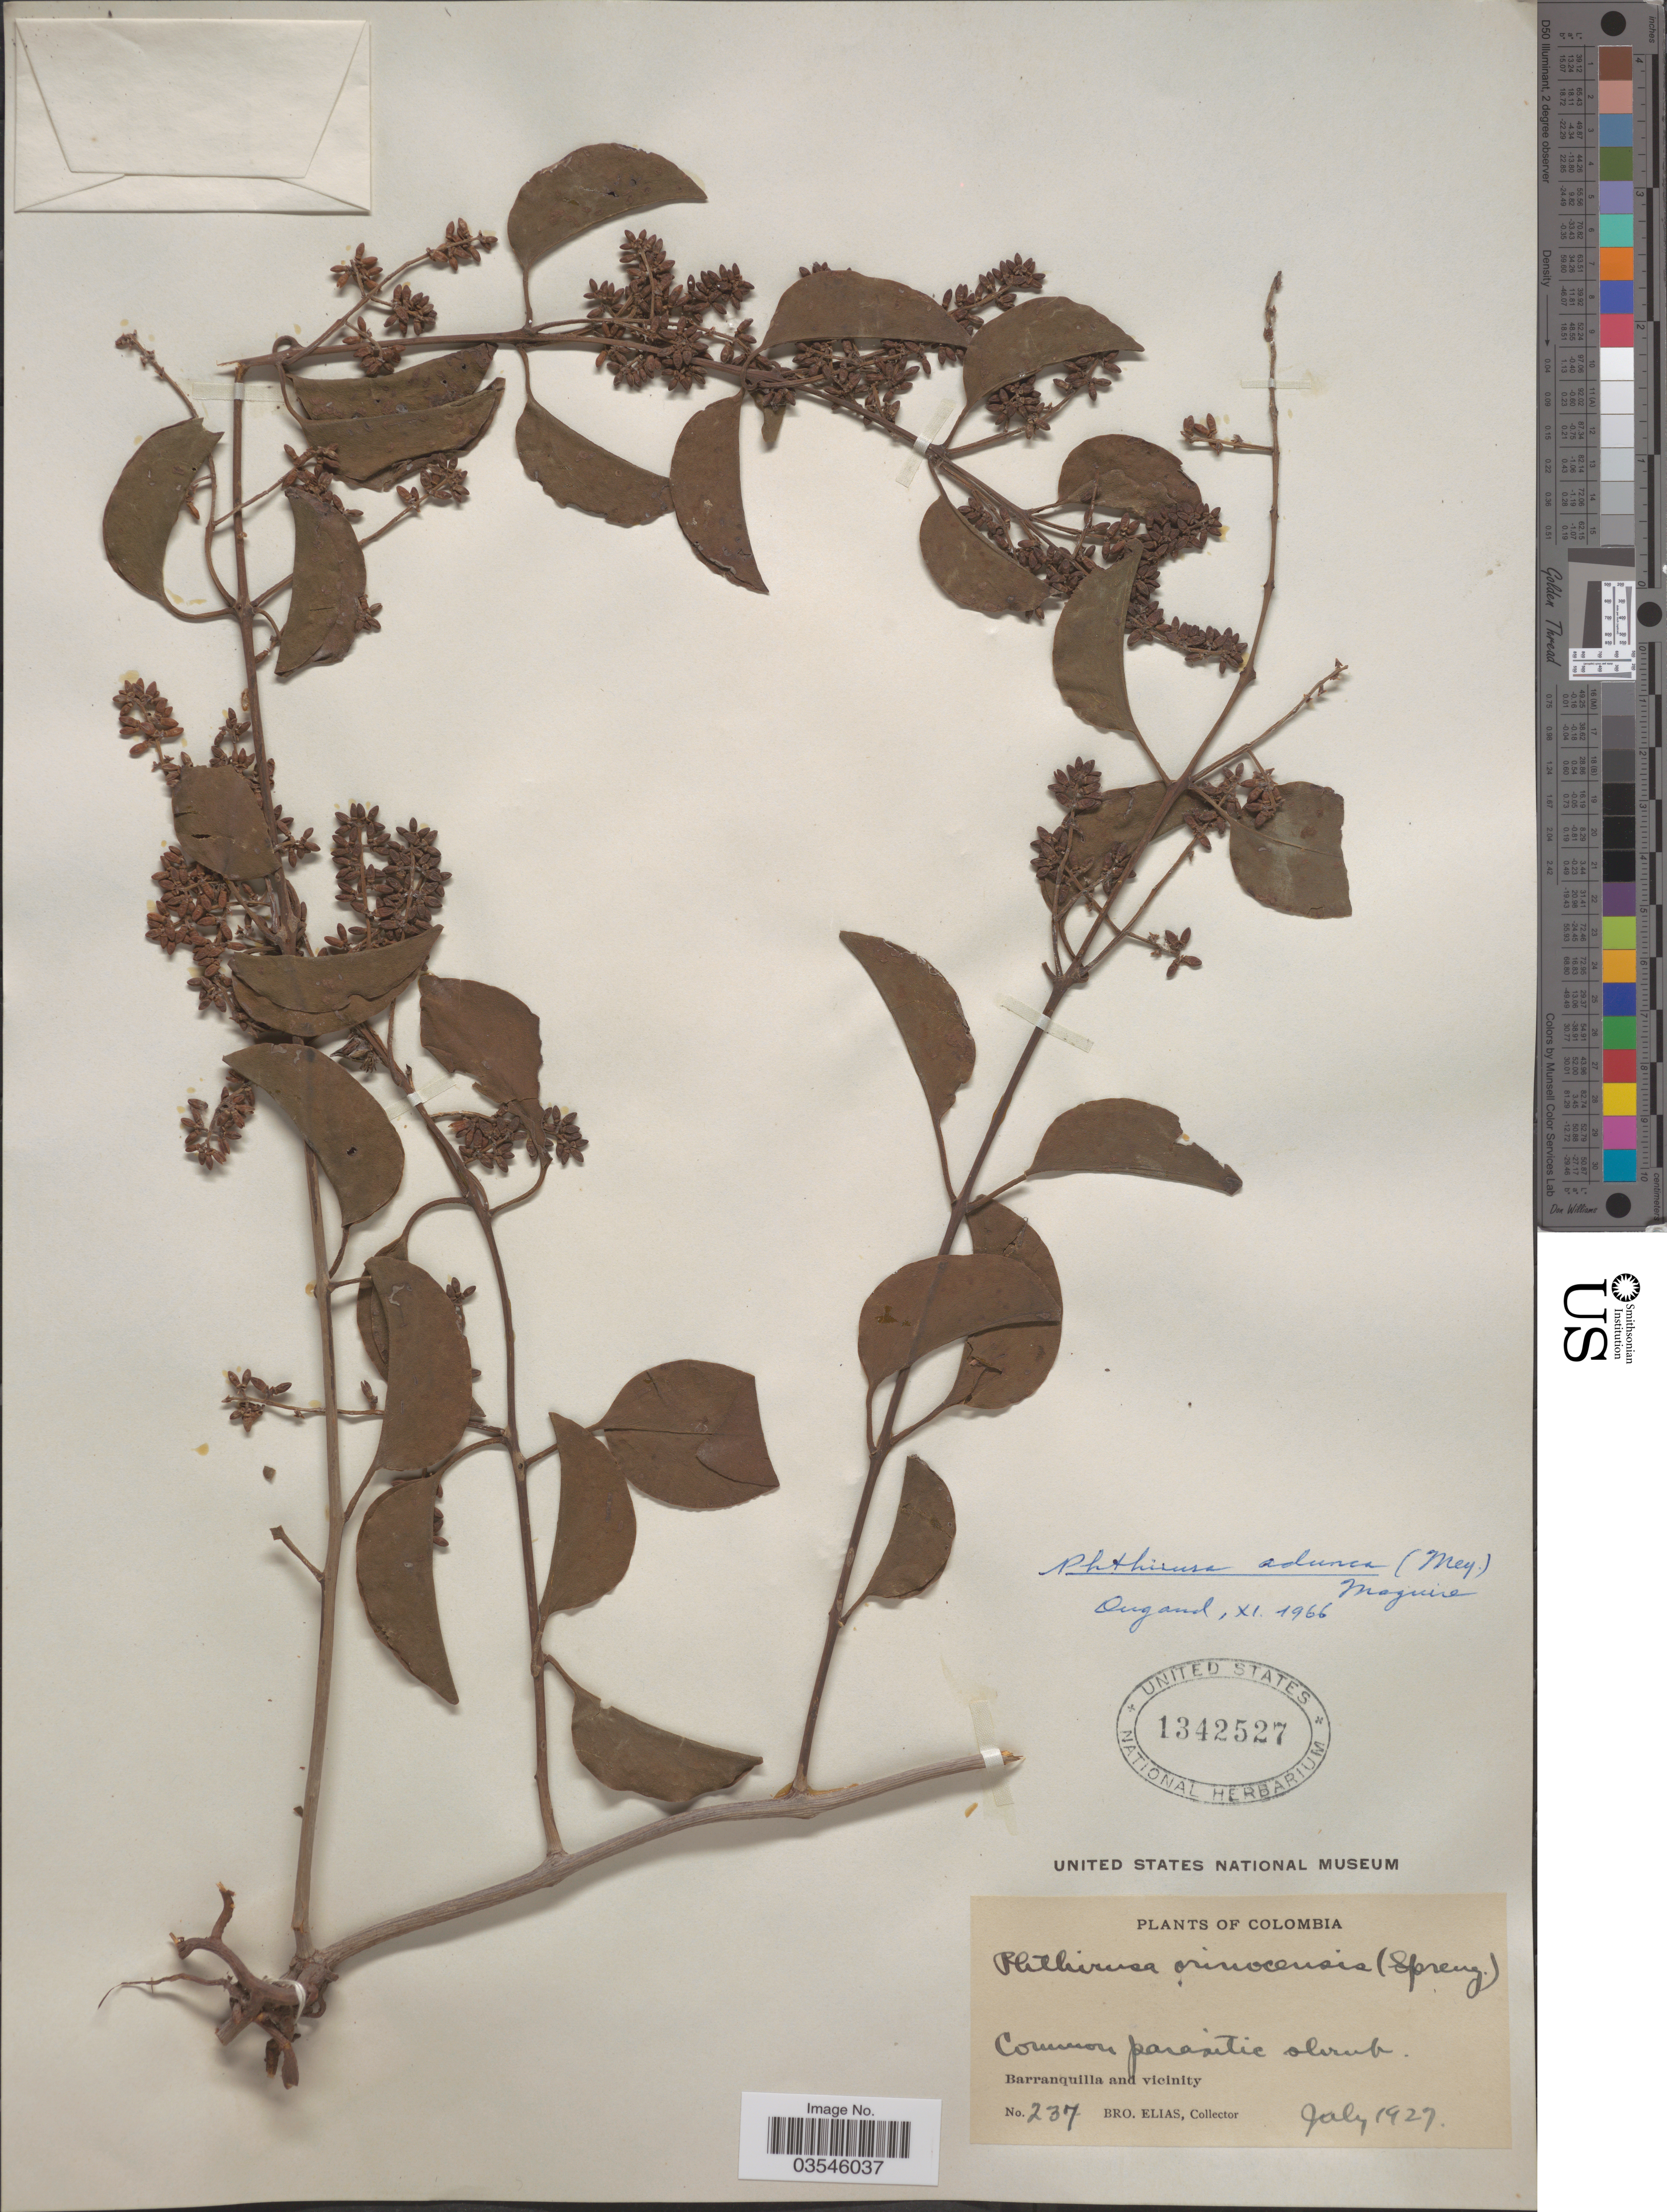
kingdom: Plantae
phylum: Tracheophyta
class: Magnoliopsida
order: Santalales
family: Loranthaceae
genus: Phthirusa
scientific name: Phthirusa adunca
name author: (G. Mey.) Maguire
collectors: Bro. Elias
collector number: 237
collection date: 1927-07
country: Colombia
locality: Barranquilla and vicinity.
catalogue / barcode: US 1342527